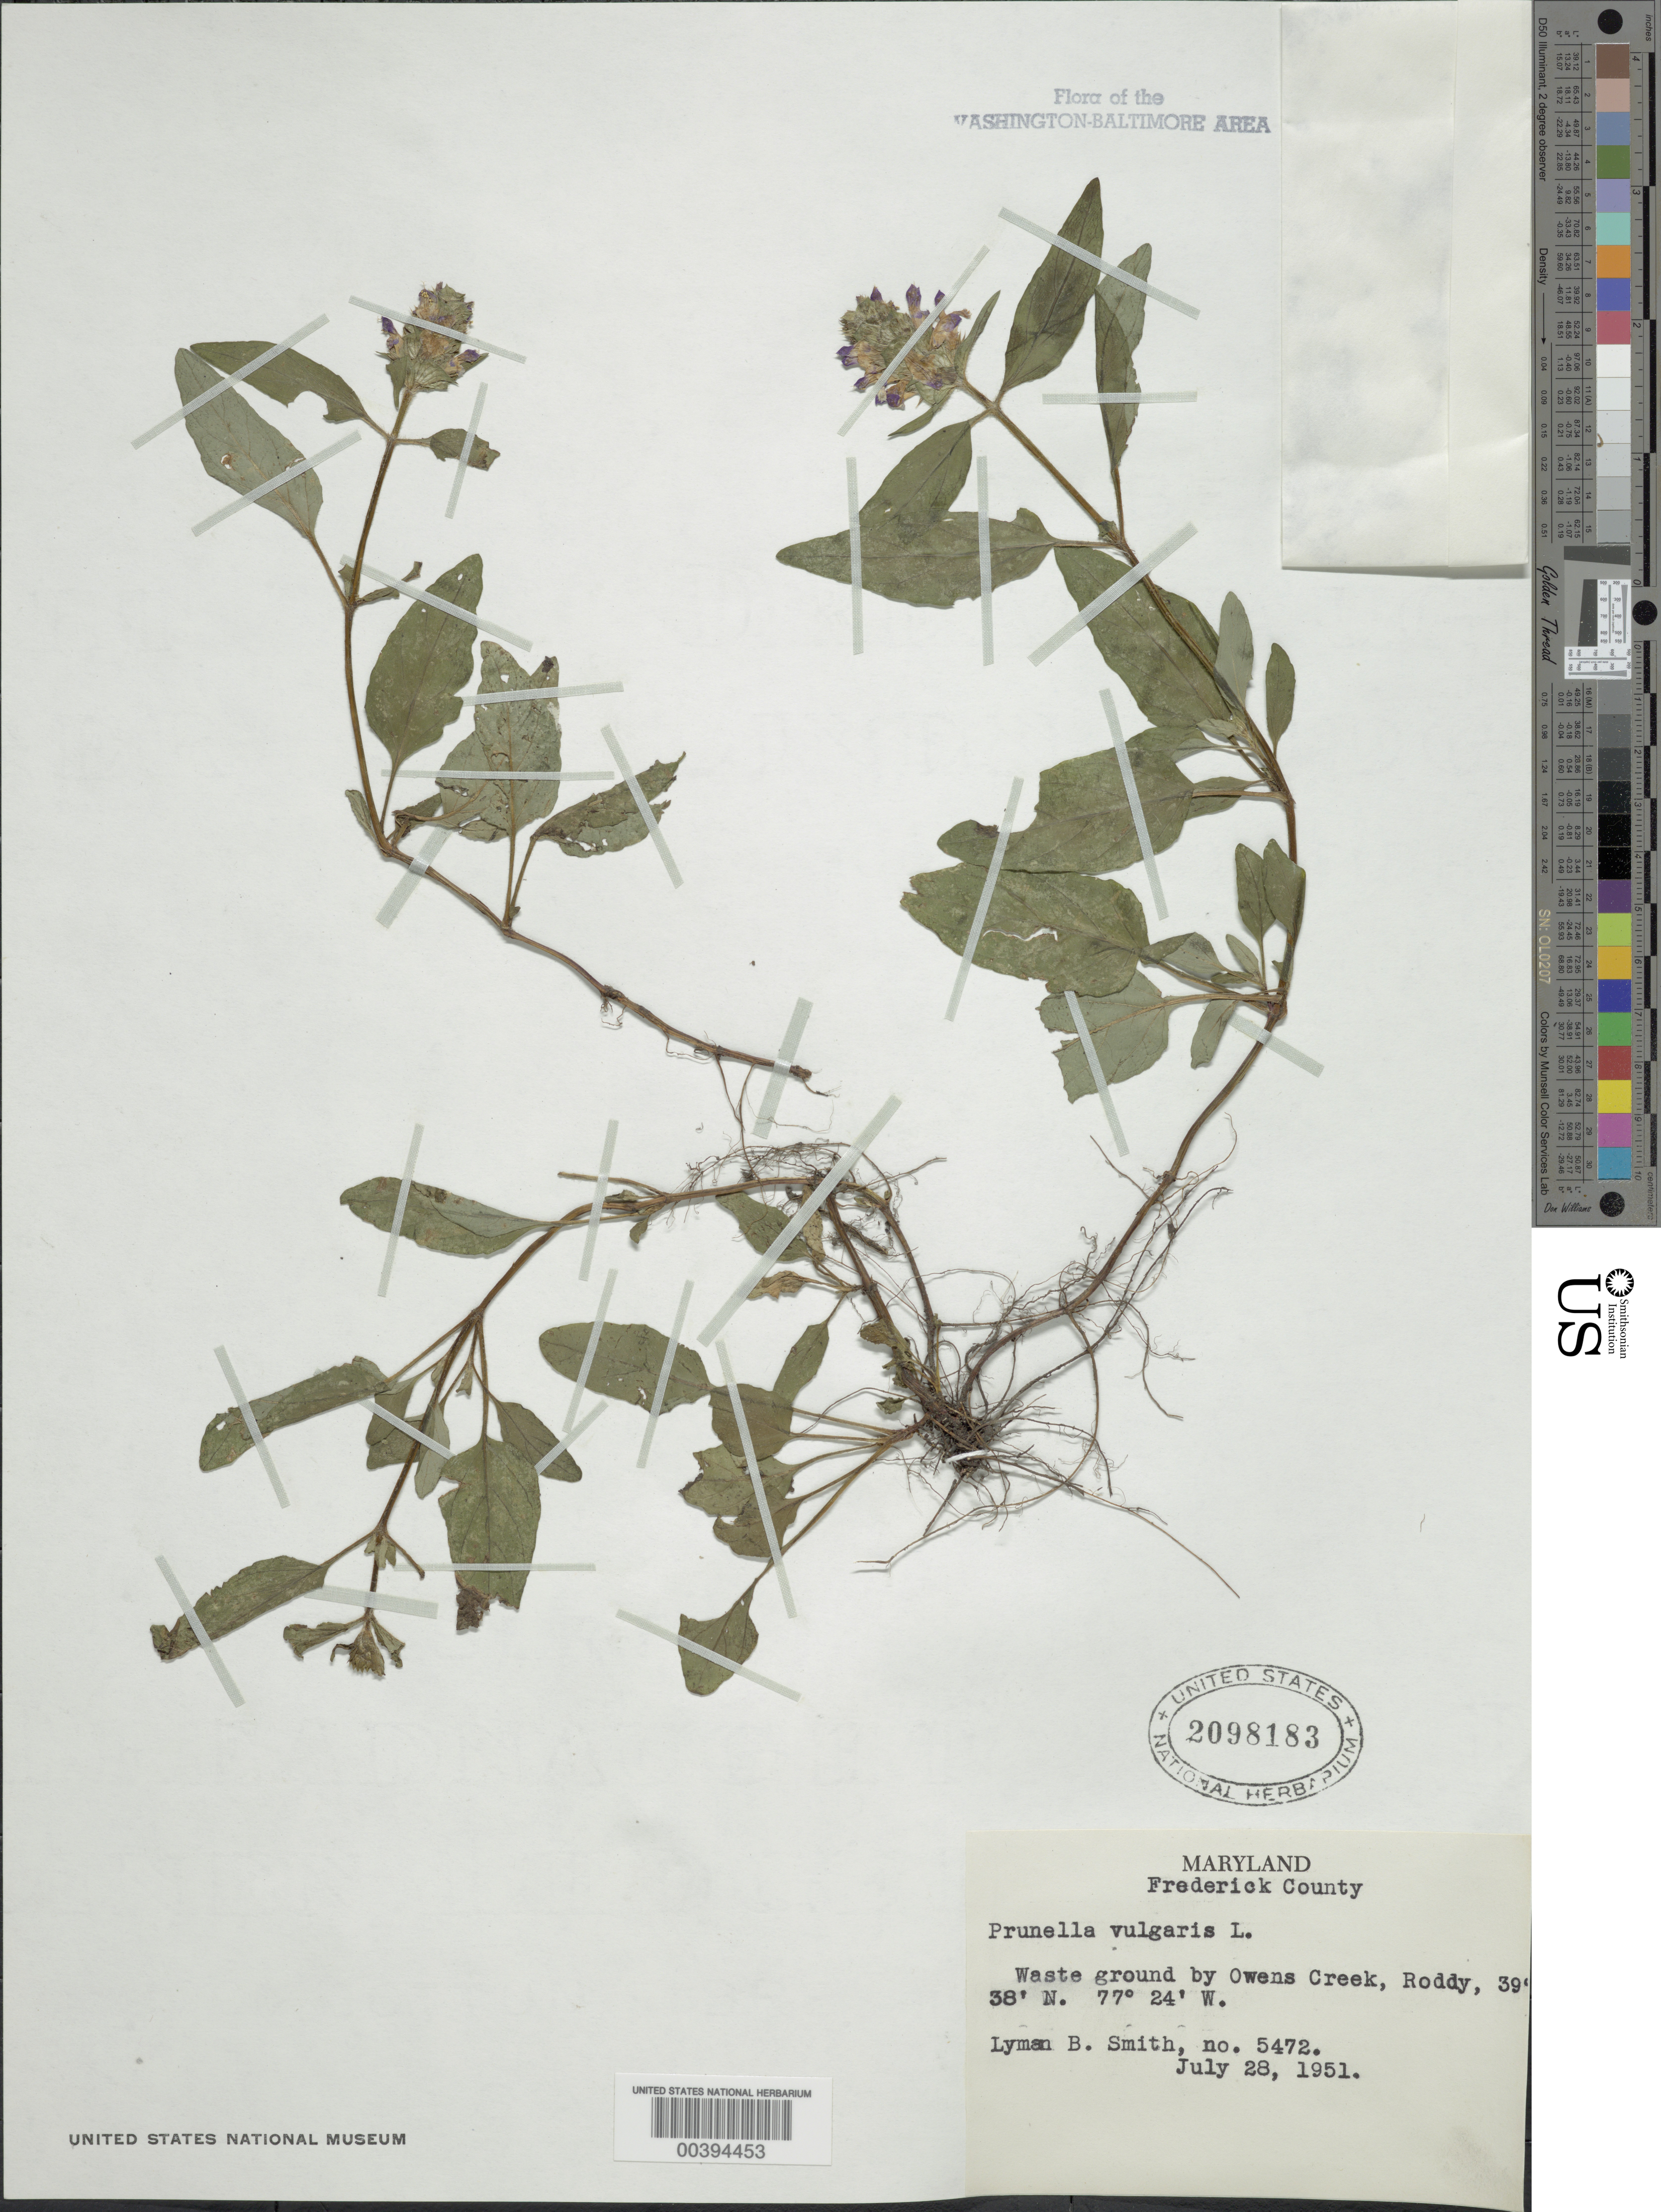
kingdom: Plantae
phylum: Tracheophyta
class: Magnoliopsida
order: Lamiales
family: Lamiaceae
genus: Prunella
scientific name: Prunella vulgaris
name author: L.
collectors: L. Smith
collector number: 5472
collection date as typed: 28 Jul 1951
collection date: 1951-07-28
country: United States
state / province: Maryland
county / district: Frederick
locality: Owens Creek, Roddy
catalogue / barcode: US 2098183